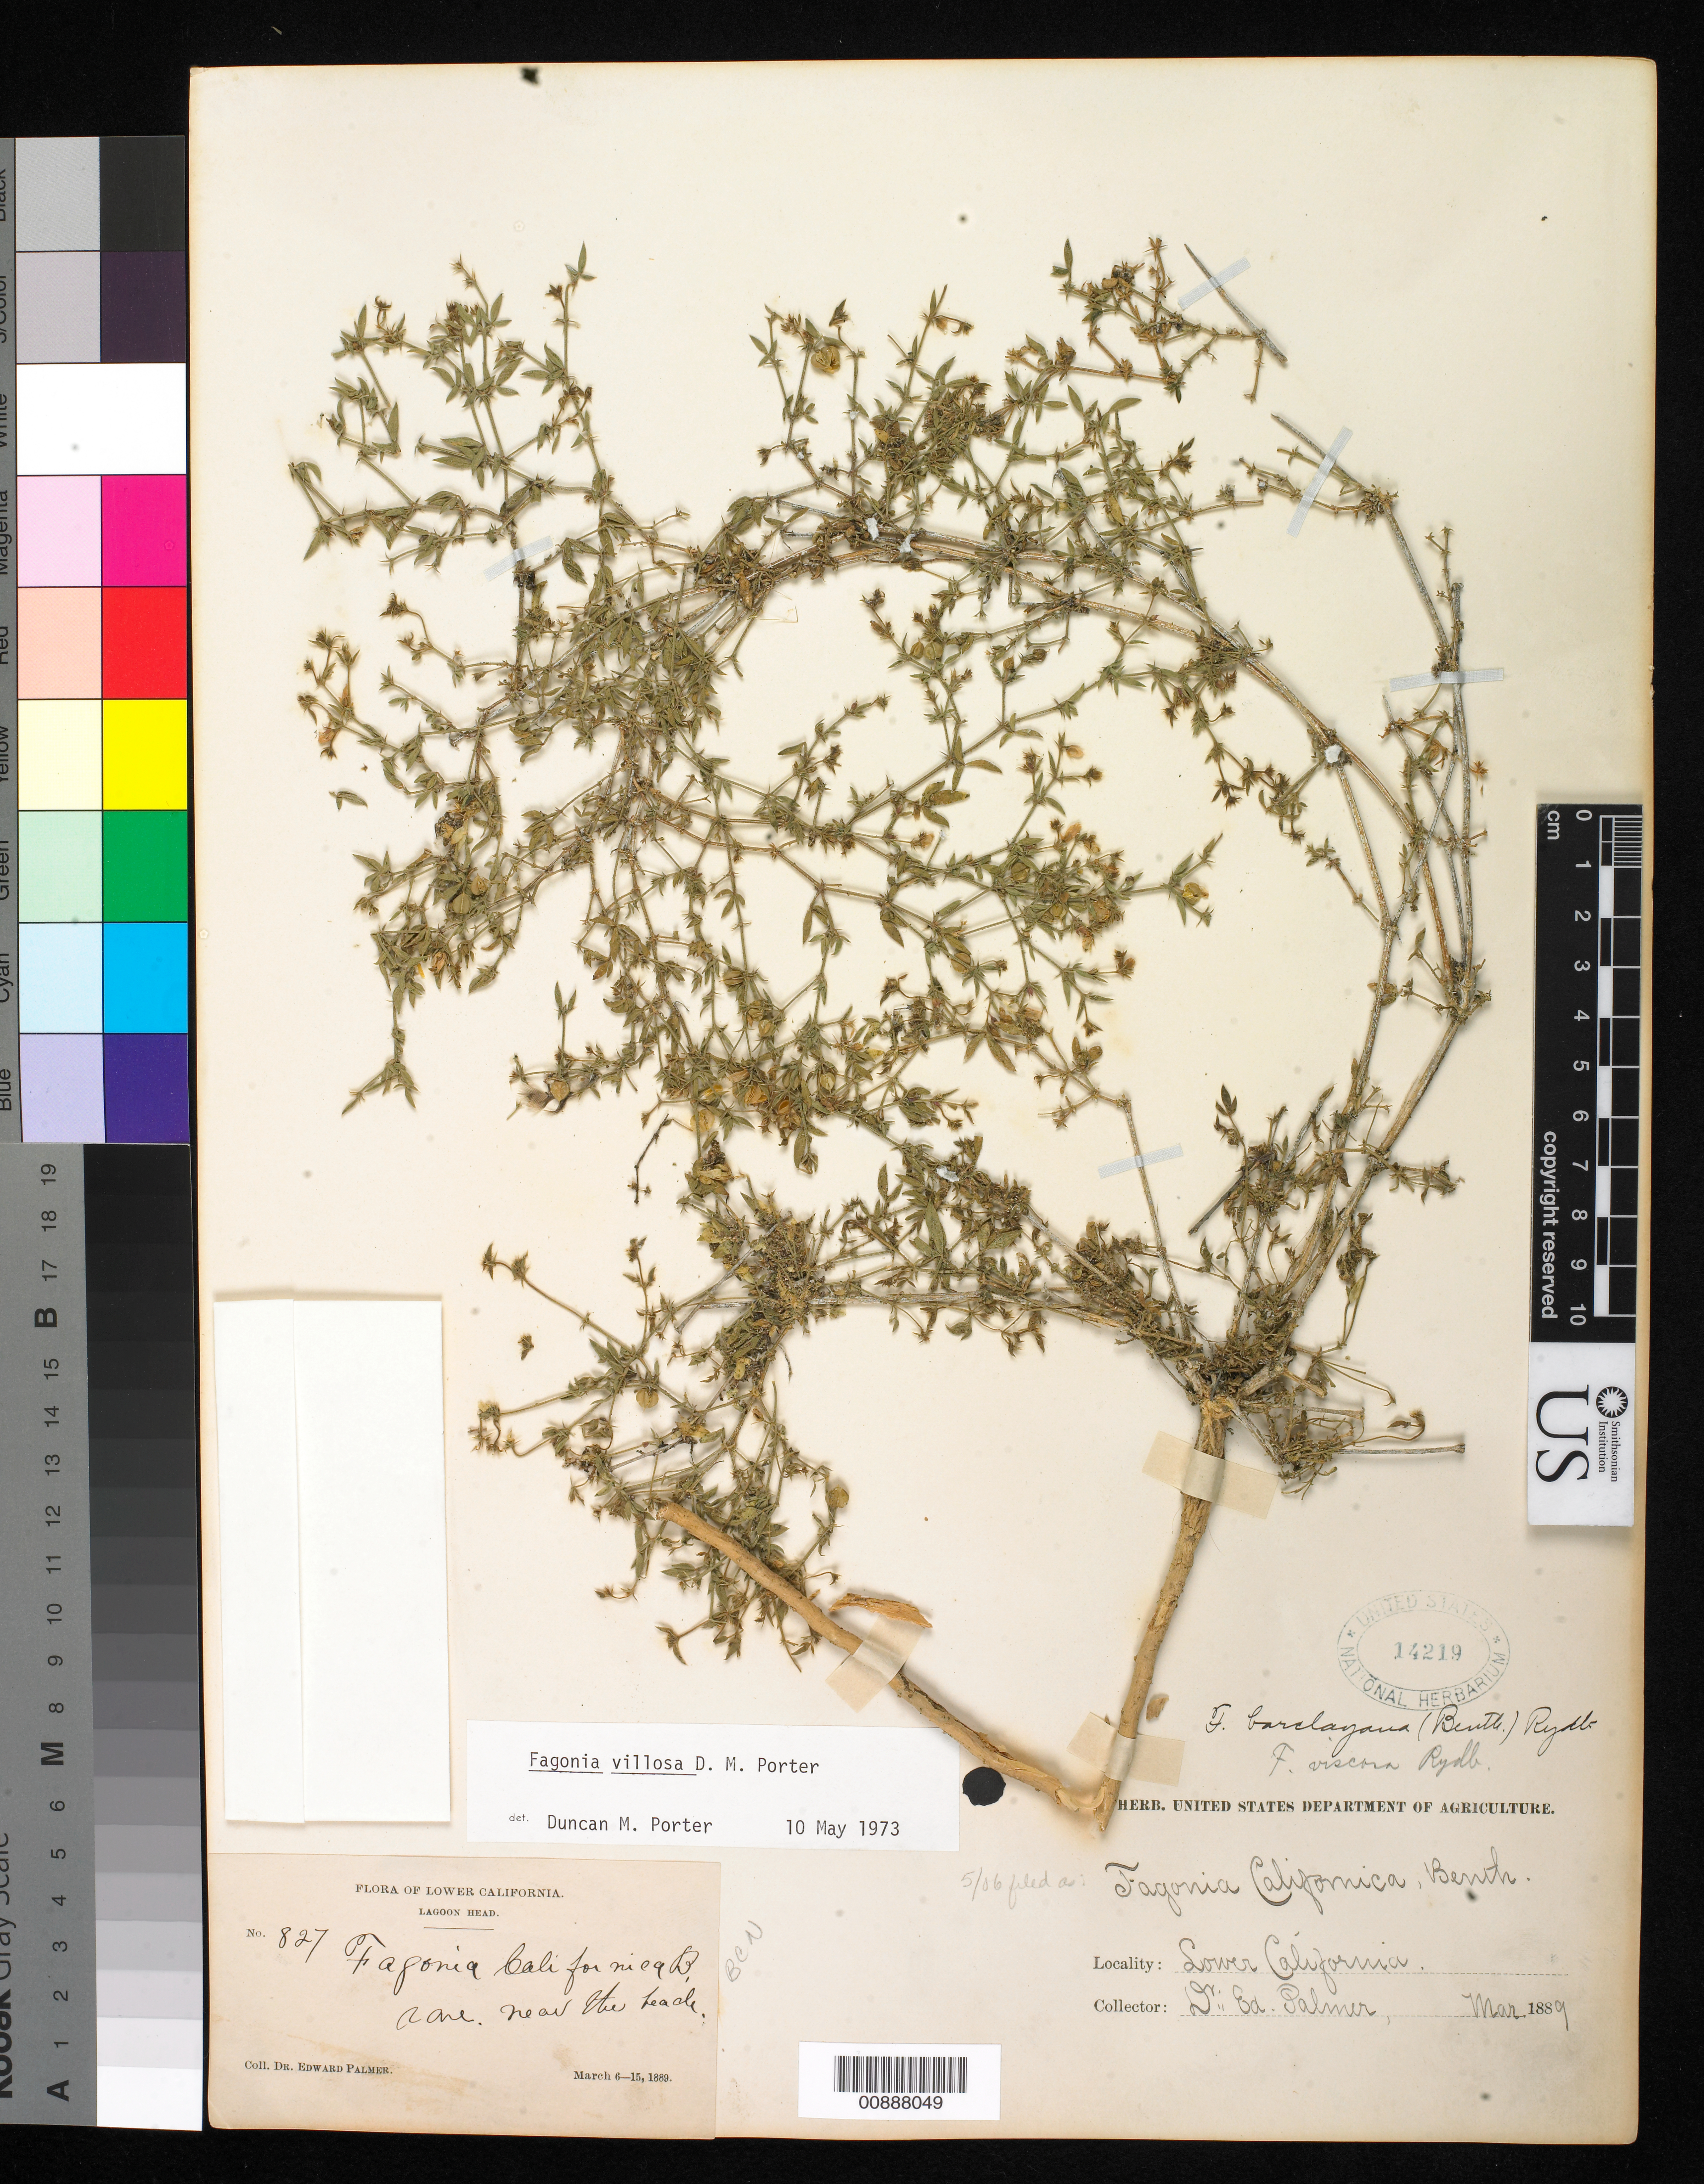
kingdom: Plantae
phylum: Tracheophyta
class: Magnoliopsida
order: Zygophyllales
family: Zygophyllaceae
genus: Fagonia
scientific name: Fagonia californica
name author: Benth.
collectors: E. Palmer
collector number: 827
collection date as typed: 06 Mar 1889 to 15 Mar 1889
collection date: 1889-03-06/1889-03-15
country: Mexico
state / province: Baja California Norte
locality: Lagoon Head, Baja California. Near the beach.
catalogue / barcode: US 14219